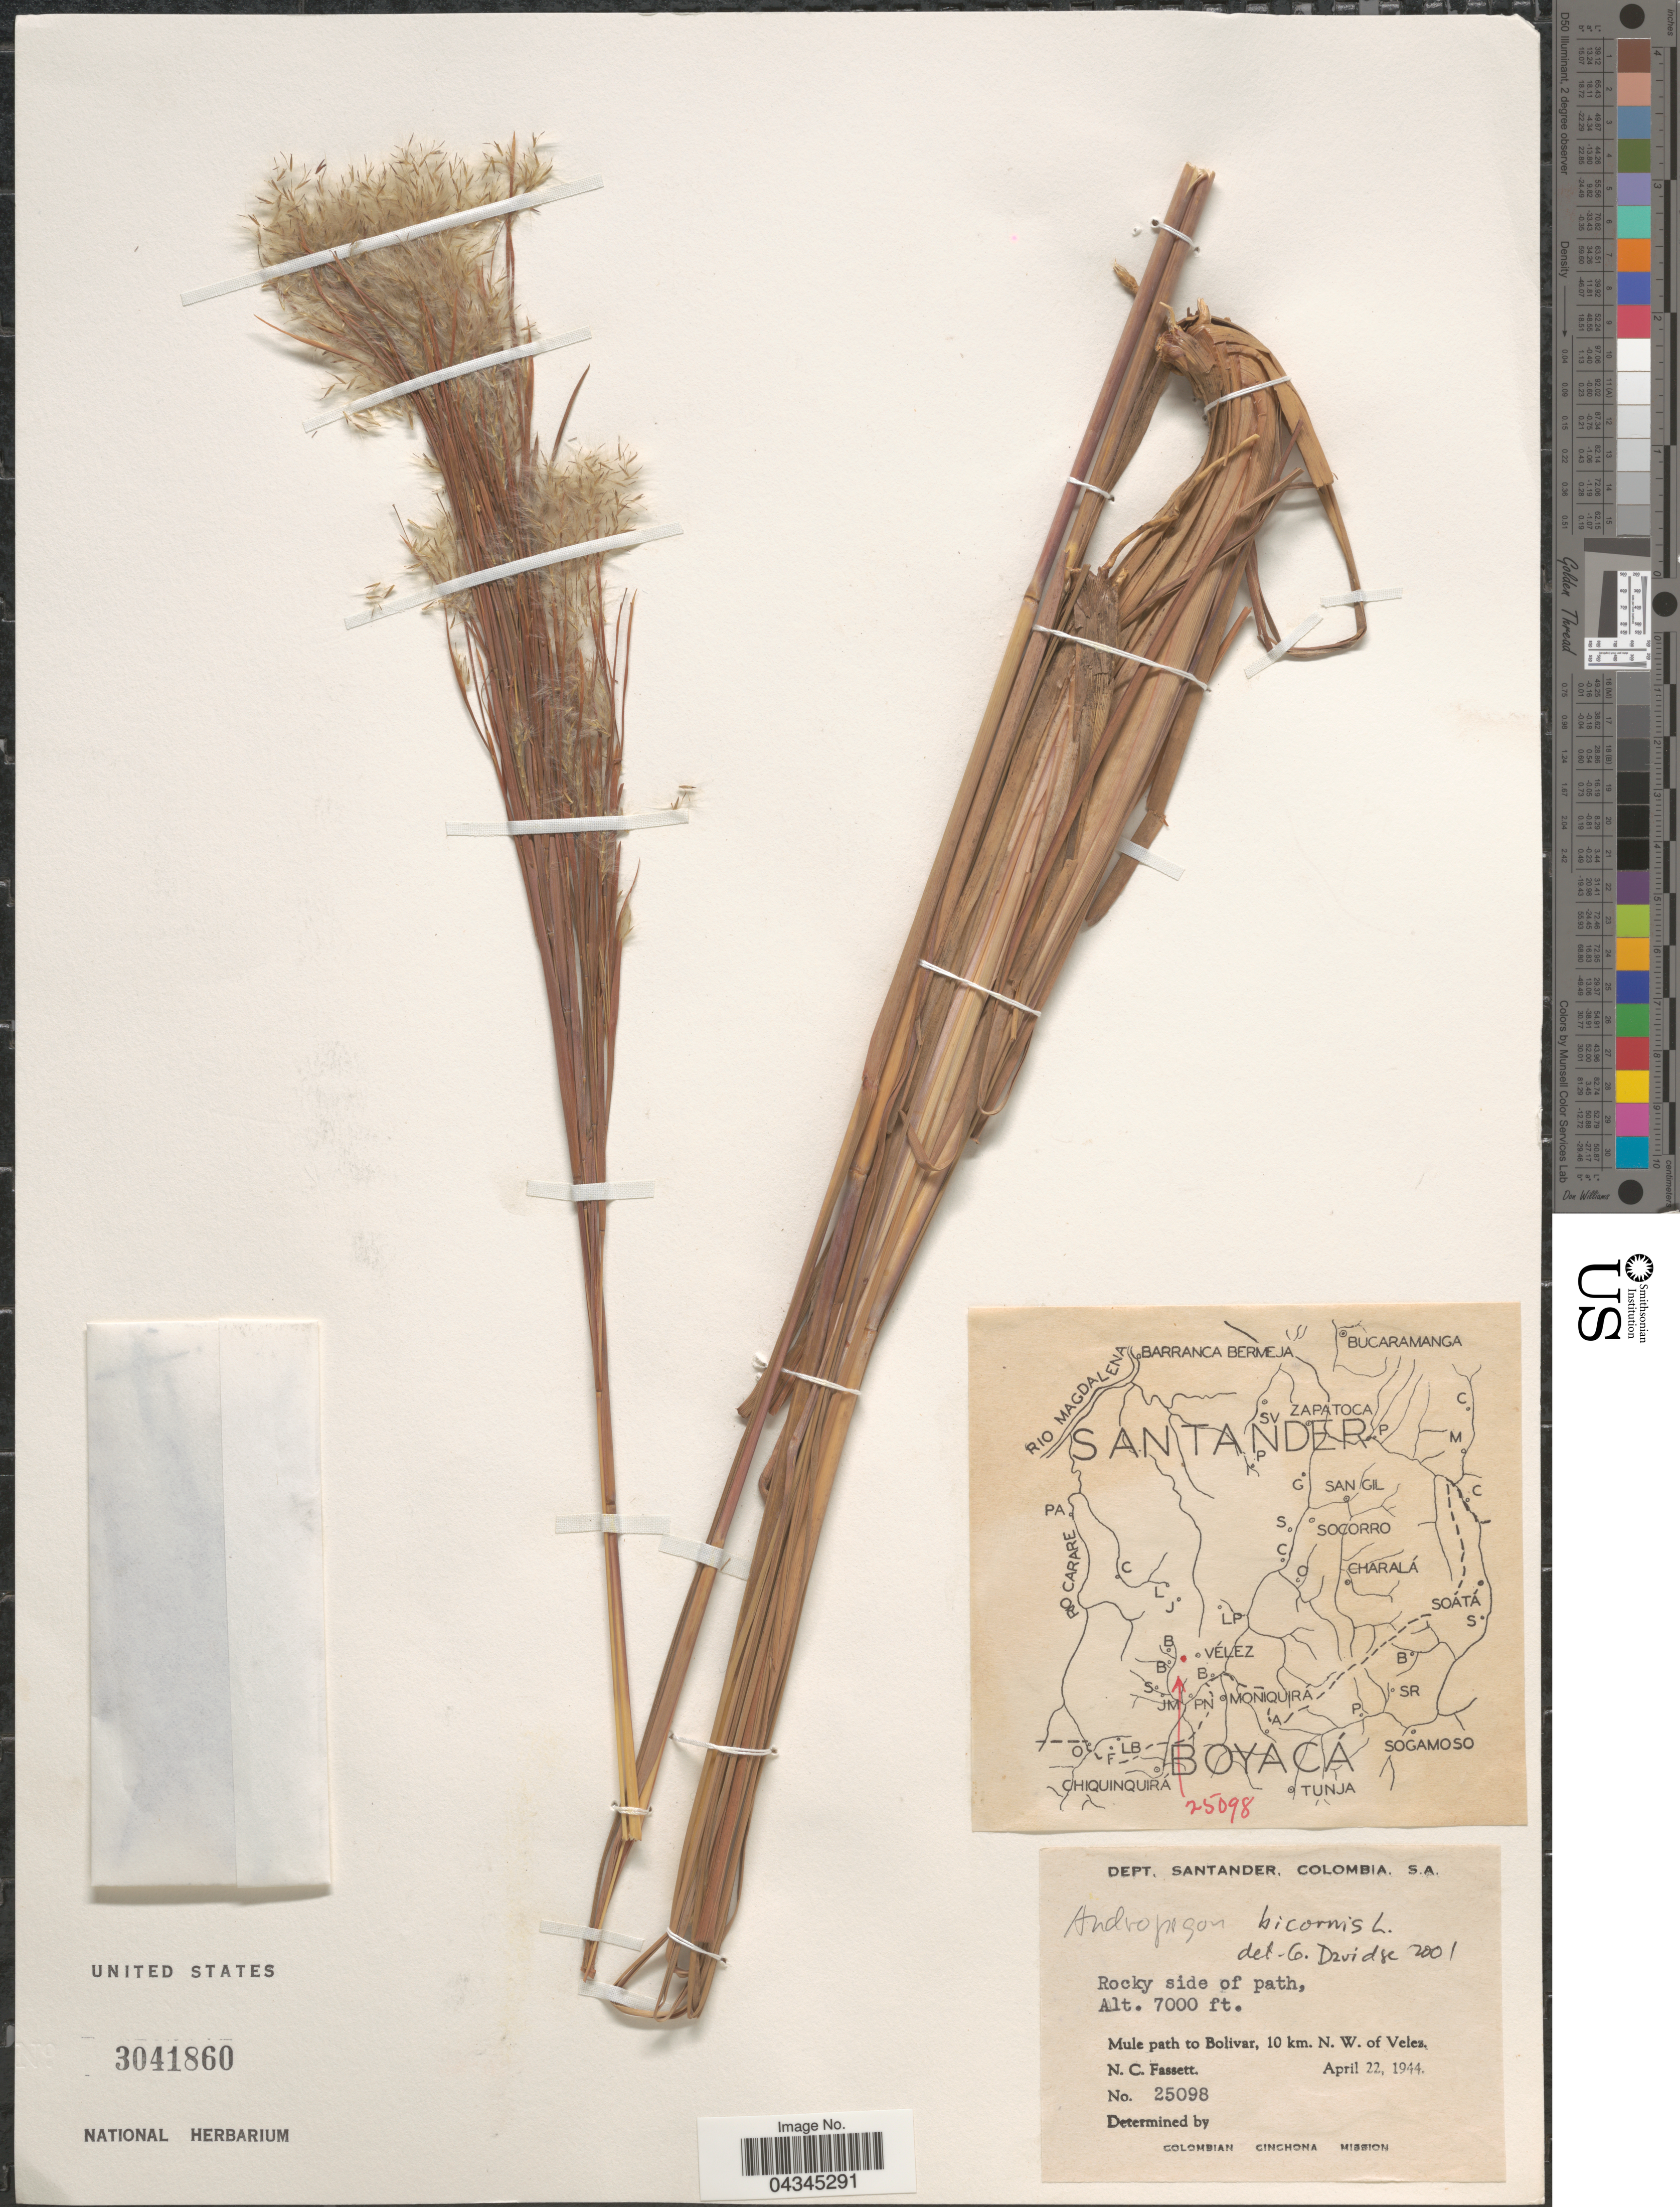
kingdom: Plantae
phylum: Tracheophyta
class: Liliopsida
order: Poales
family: Poaceae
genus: Andropogon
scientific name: Andropogon bicornis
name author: L.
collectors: N. C. Fassett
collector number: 25098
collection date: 1944-04-22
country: Colombia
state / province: Santander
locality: Dept. Santander. Mule path to Bolivar, 10 km. N. W. of Velez. Colombian Cinchona Mission.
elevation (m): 2134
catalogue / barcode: US 3041860